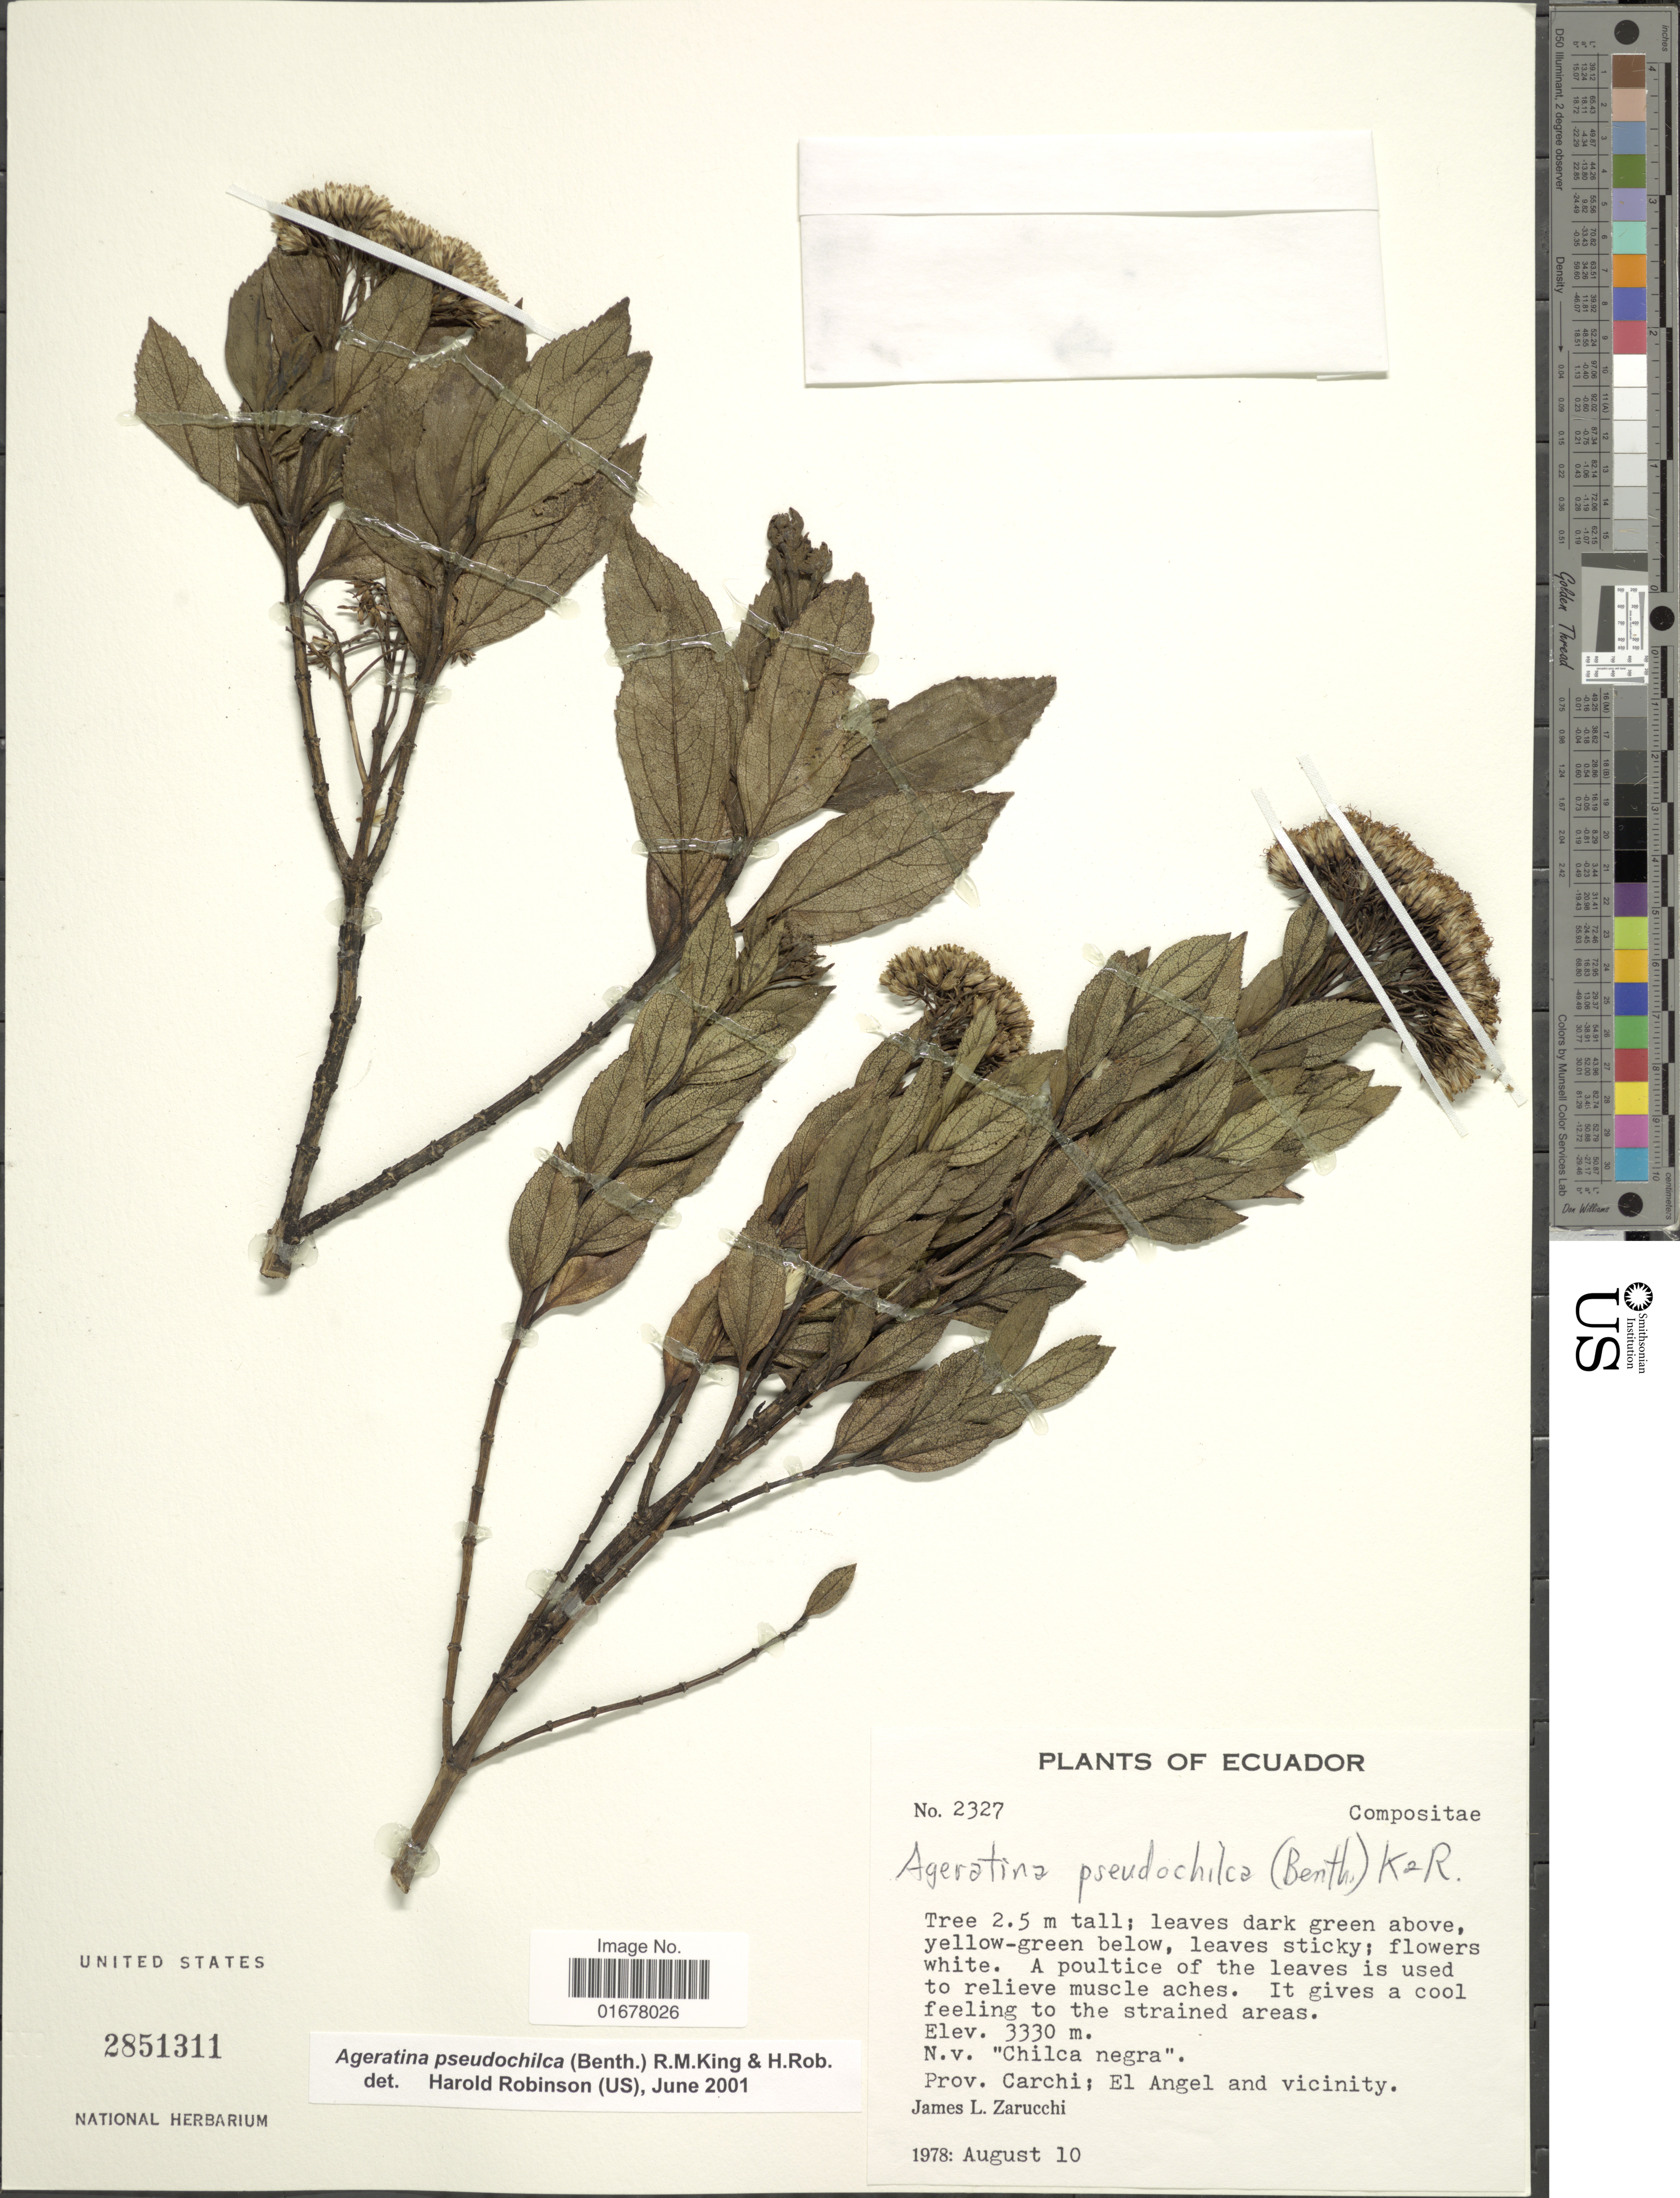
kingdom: Plantae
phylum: Tracheophyta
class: Magnoliopsida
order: Asterales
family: Asteraceae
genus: Ageratina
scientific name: Ageratina pseudochilca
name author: (Benth.) R.M. King & H. Rob.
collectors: J. L. Zarucchi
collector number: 2327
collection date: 1978-08-10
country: Ecuador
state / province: Carchi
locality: N. V. "Chilca negra" Prov. Carchi; El Angel and vicinity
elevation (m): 3330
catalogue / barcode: US 2851311